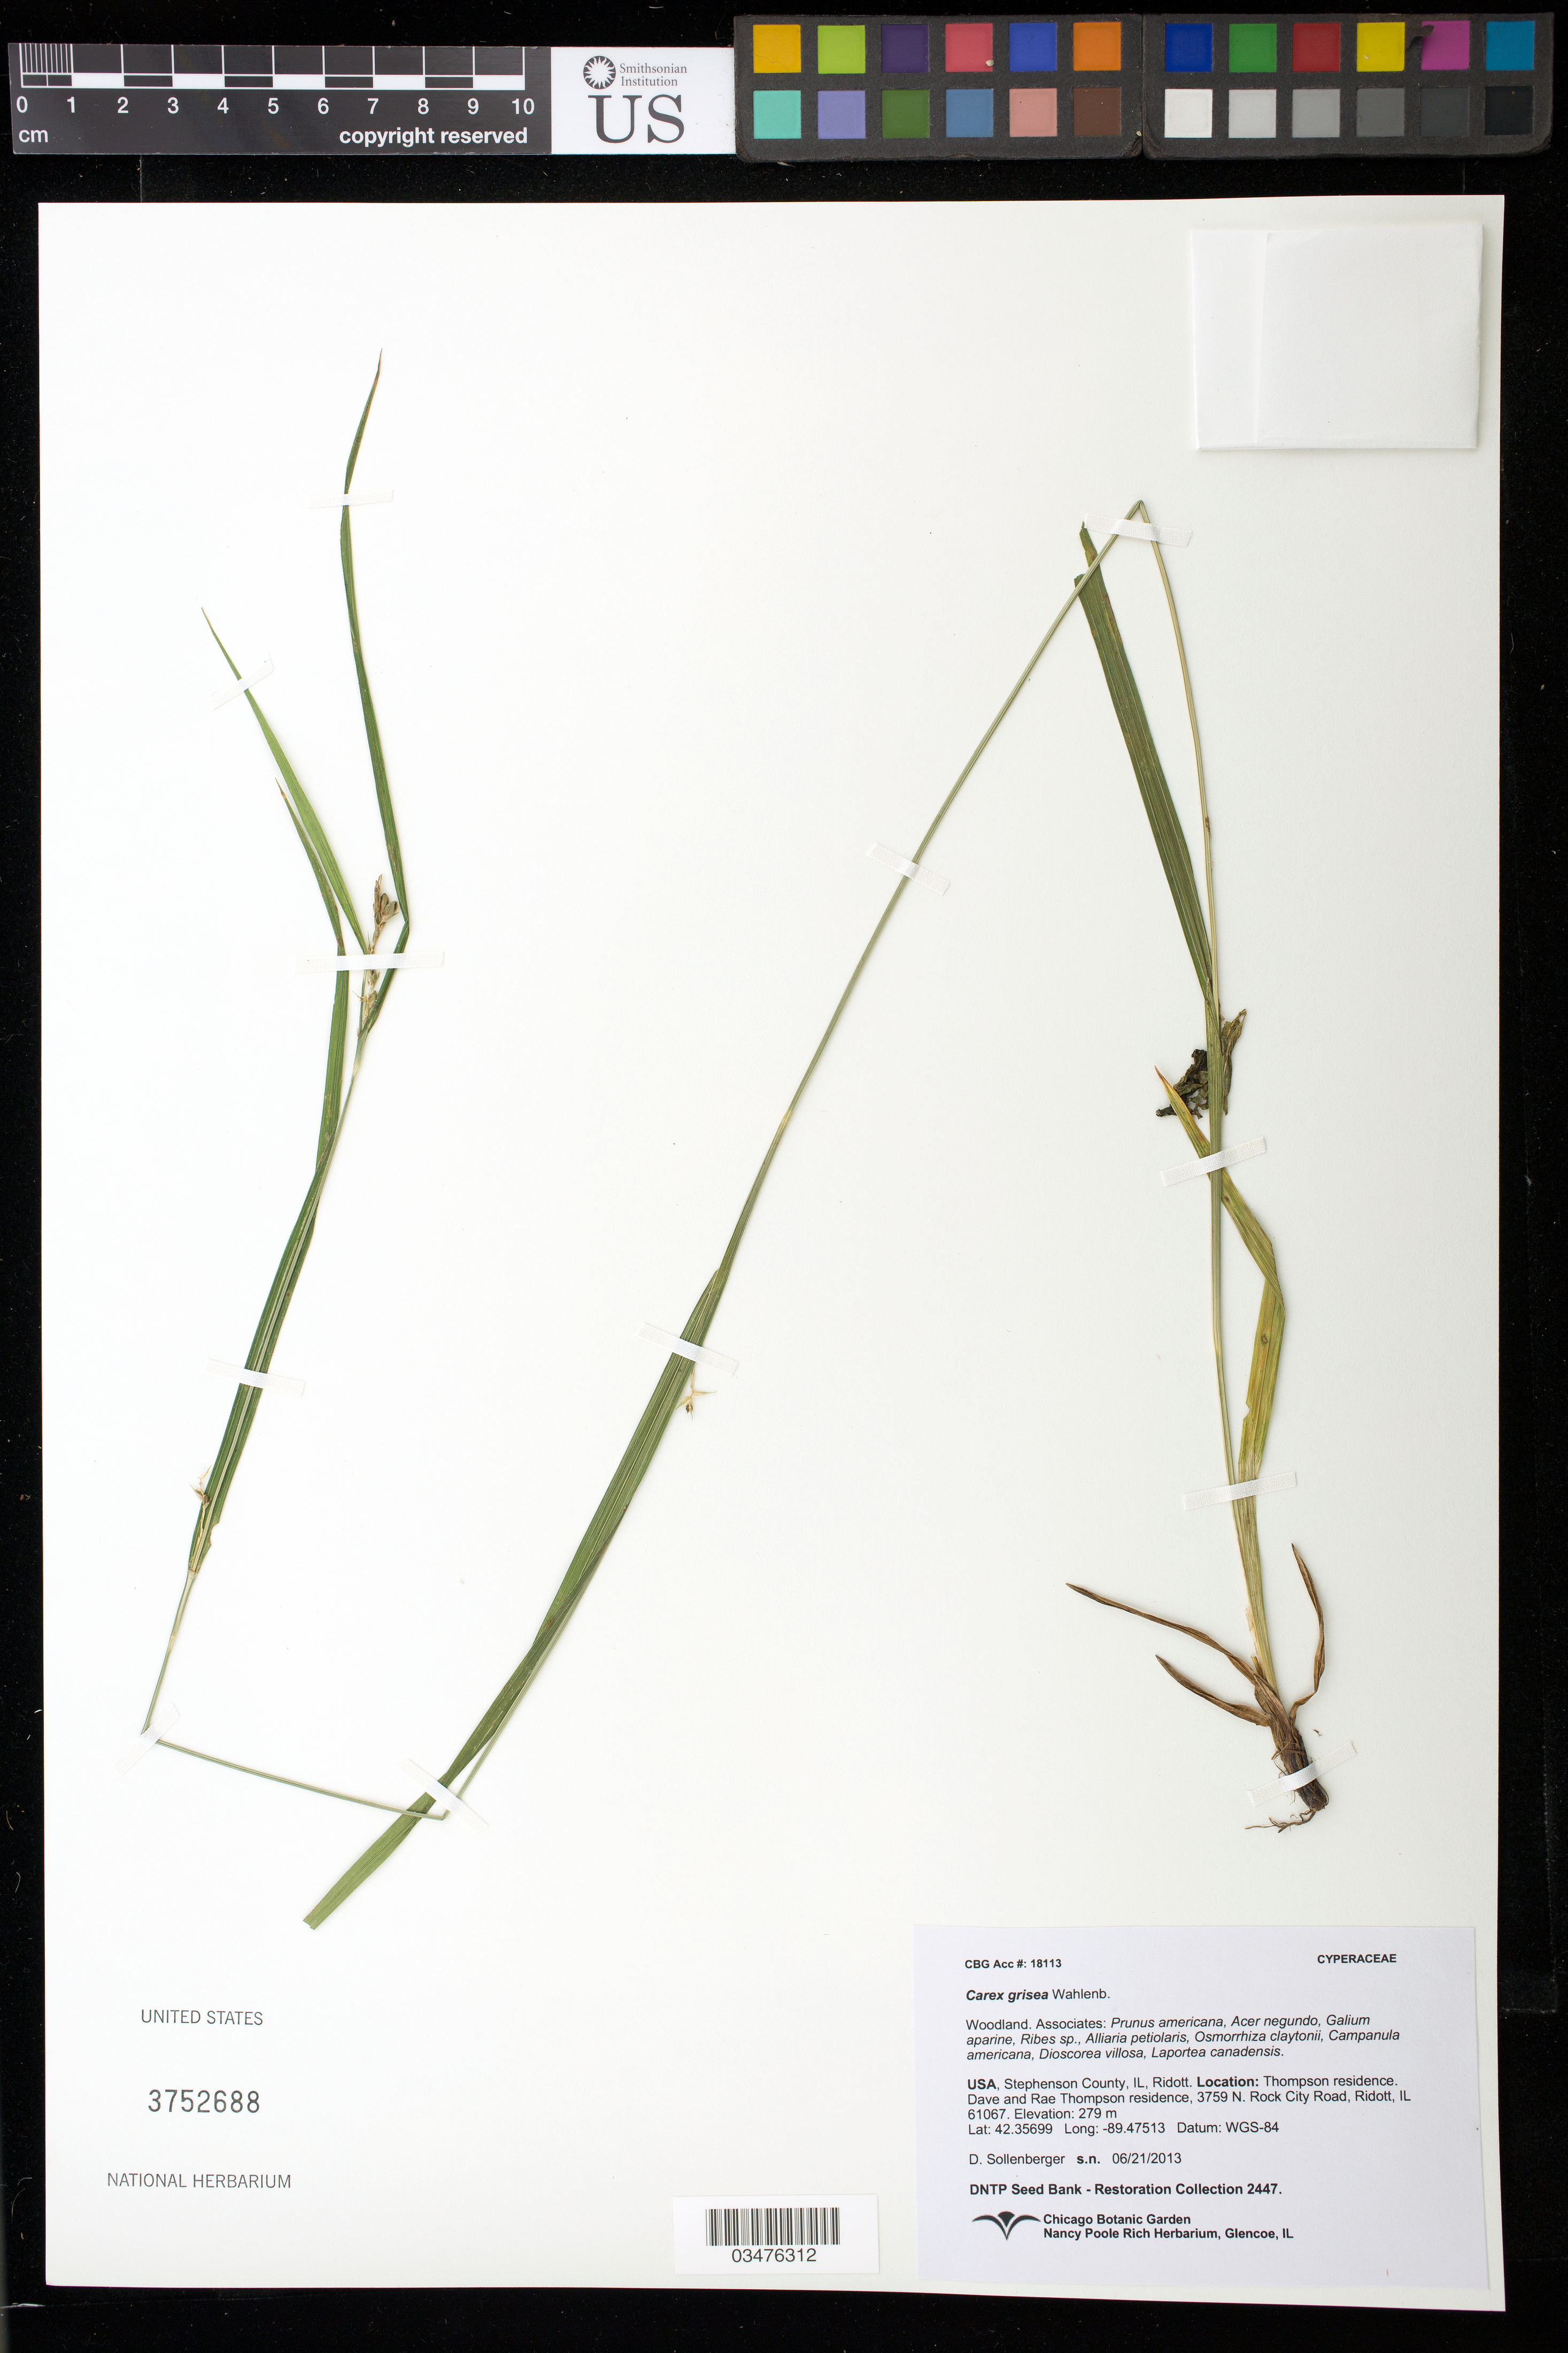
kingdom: Plantae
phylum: Tracheophyta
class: Liliopsida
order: Poales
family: Cyperaceae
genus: Carex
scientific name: Carex grisea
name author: Wahlenb.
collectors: D. Sollenberger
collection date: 2013-06-21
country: United States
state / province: Illinois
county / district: Stephenson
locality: Ridott. 3759 N Rock City Road, Dave and Rae Thompson residence.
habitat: With Galium aparine, Ribes sp., Laportea canadensis, ect.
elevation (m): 279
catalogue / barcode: US 3752688